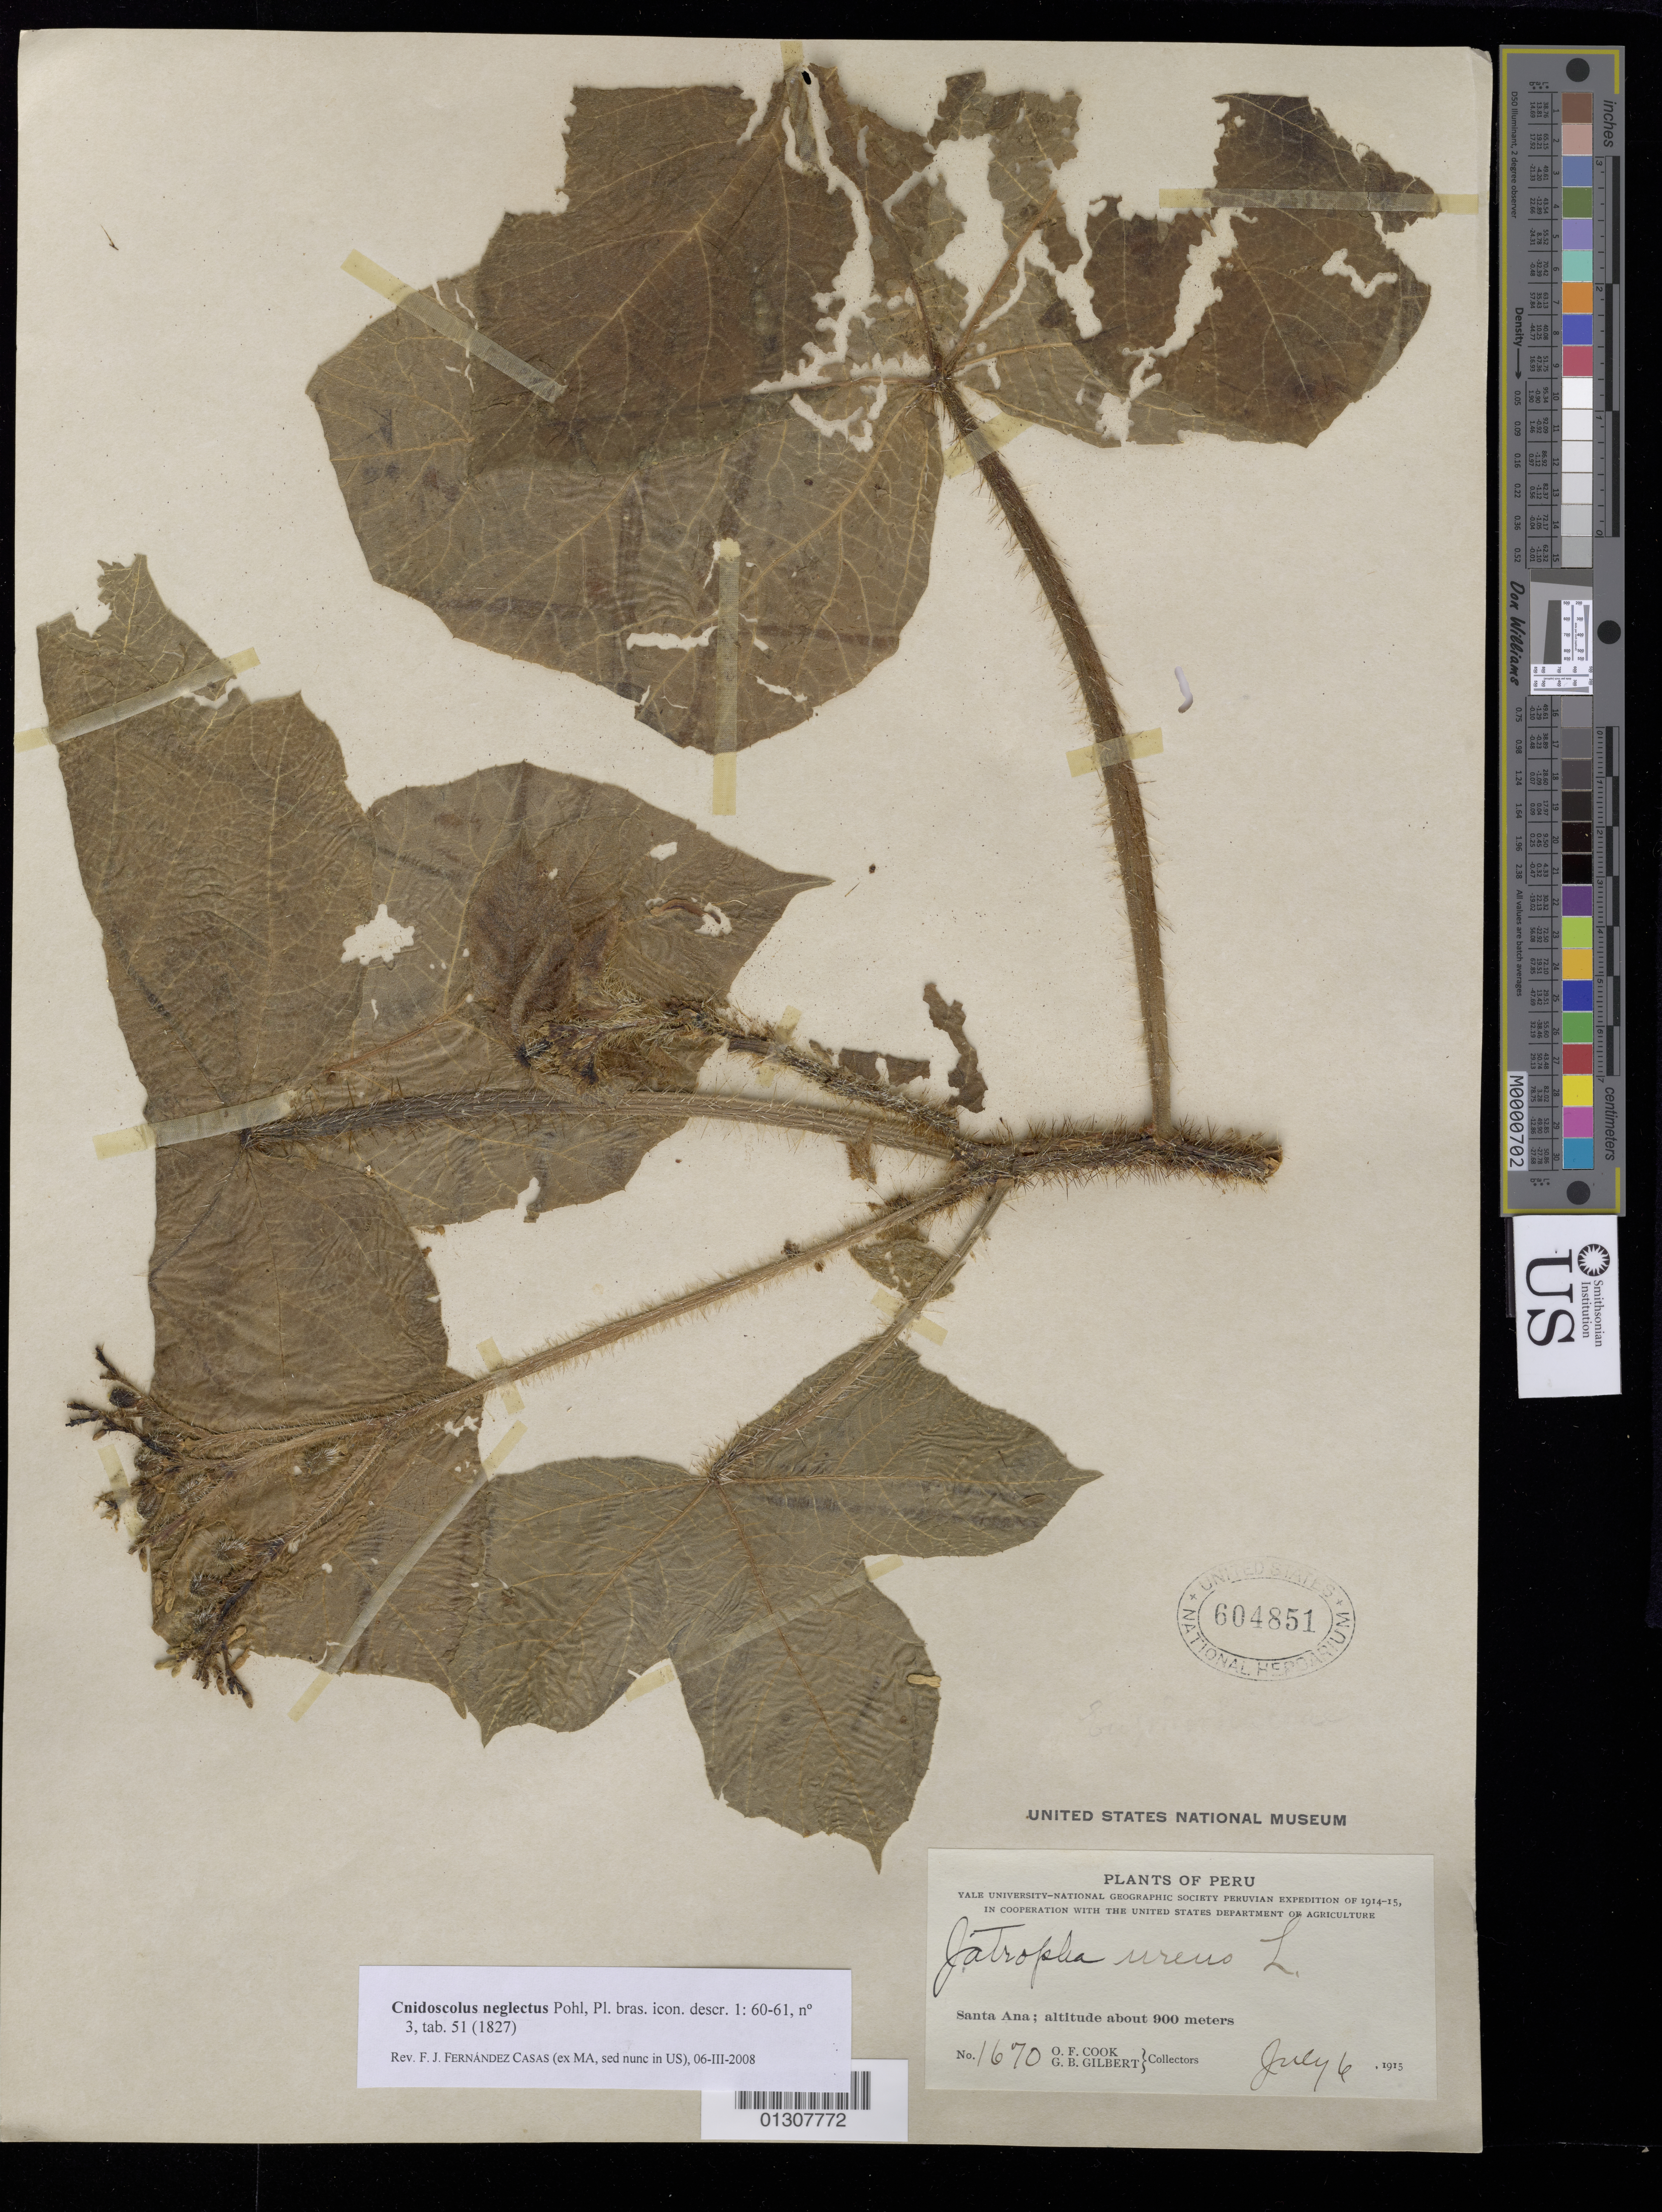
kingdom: Plantae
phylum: Tracheophyta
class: Magnoliopsida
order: Malpighiales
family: Euphorbiaceae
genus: Cnidoscolus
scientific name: Cnidoscolus neglectus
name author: Pohl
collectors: O. F. Cook & G. B. Gilbert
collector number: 1670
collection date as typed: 6 Jul 1915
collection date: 1915-07-06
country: Peru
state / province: Cusco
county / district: La Convención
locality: Santa Ana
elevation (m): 900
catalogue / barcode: US 604851